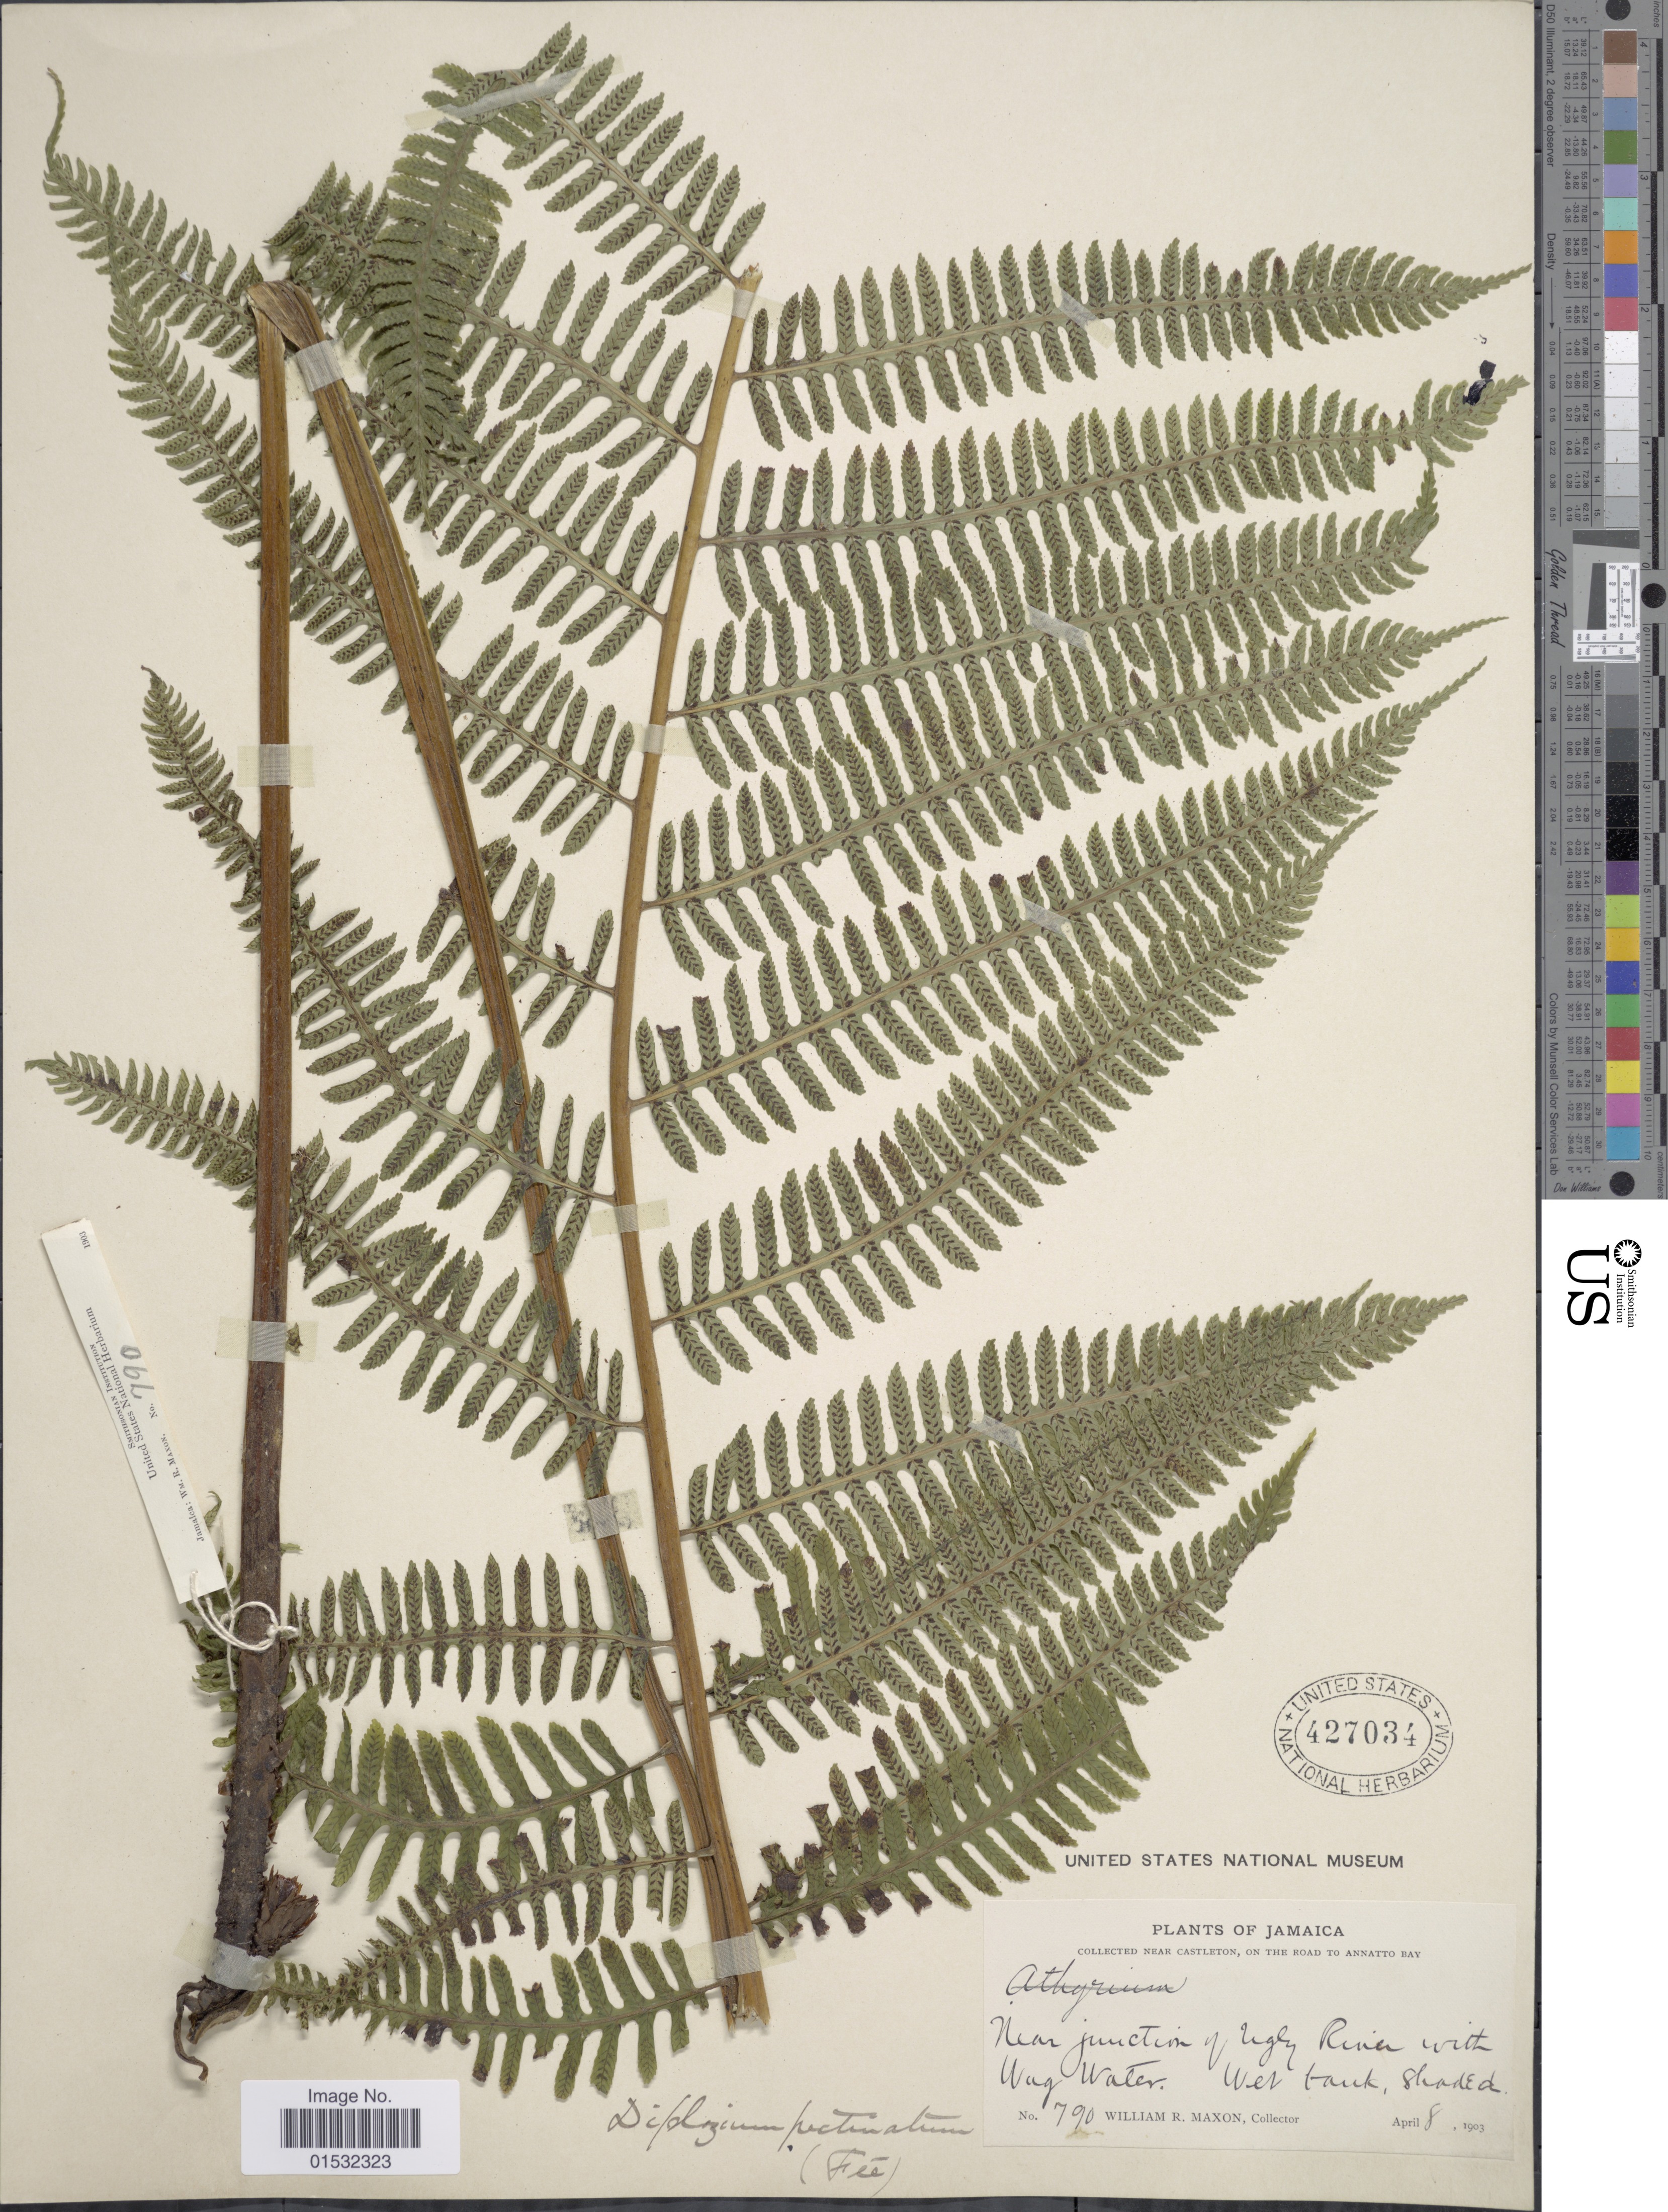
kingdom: Plantae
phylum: Tracheophyta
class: Polypodiopsida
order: Polypodiales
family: Athyriaceae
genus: Diplazium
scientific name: Diplazium pectinatum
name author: (Fée) C. Chr.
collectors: W. R. Maxon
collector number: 790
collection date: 1903-04-08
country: Jamaica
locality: Near Castleton, on the road to Annatto Bay. Near junction of Ugly River with Wag Water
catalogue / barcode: US 427034